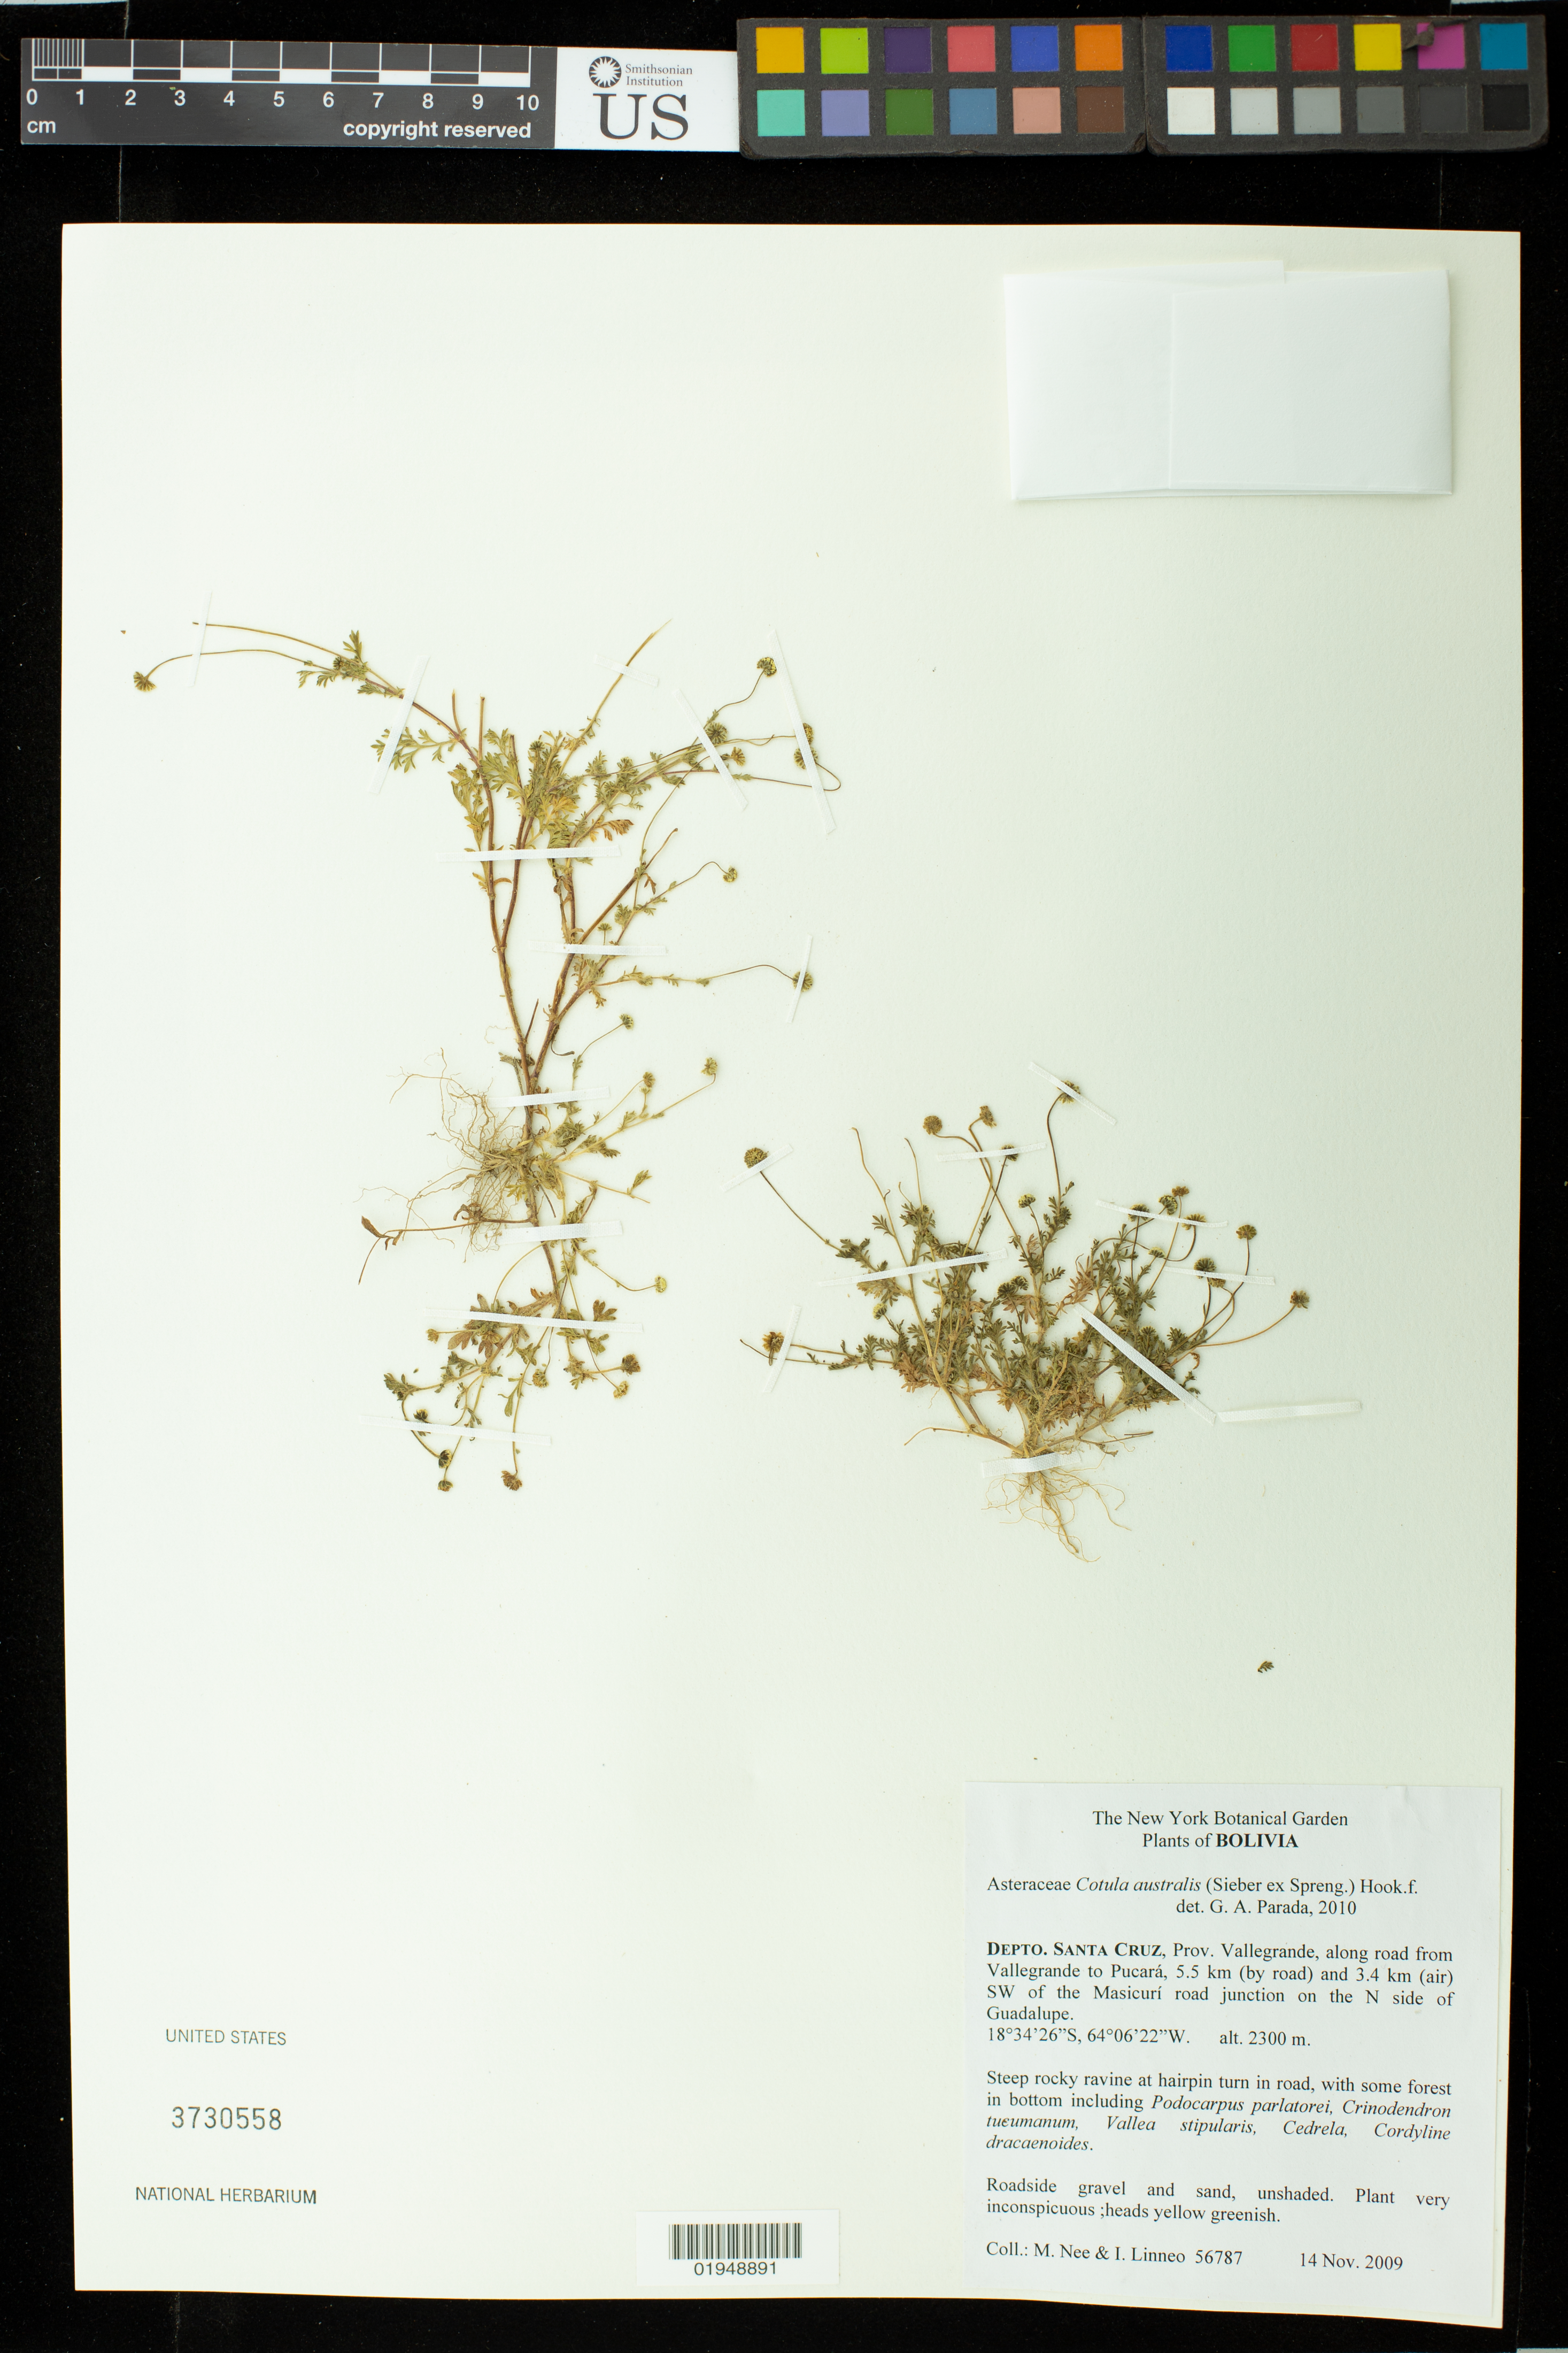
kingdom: Plantae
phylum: Tracheophyta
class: Magnoliopsida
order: Asterales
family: Asteraceae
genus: Cotula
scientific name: Cotula australis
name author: (Sieber ex Spreng.) Hook. f.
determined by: Parada, G. Alexander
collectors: M. Nee & I. Linneo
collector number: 56787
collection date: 2009-11-14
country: Bolivia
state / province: Santa Cruz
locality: Depto. Santa Cruz, Prov. Vallegrande, along road from Vallegrande to Pucara, 5.5 km (by road) and 3.4 km (air) SW of the Masicuri road junction on the N side of Guadalupe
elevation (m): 2300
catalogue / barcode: US 3730558